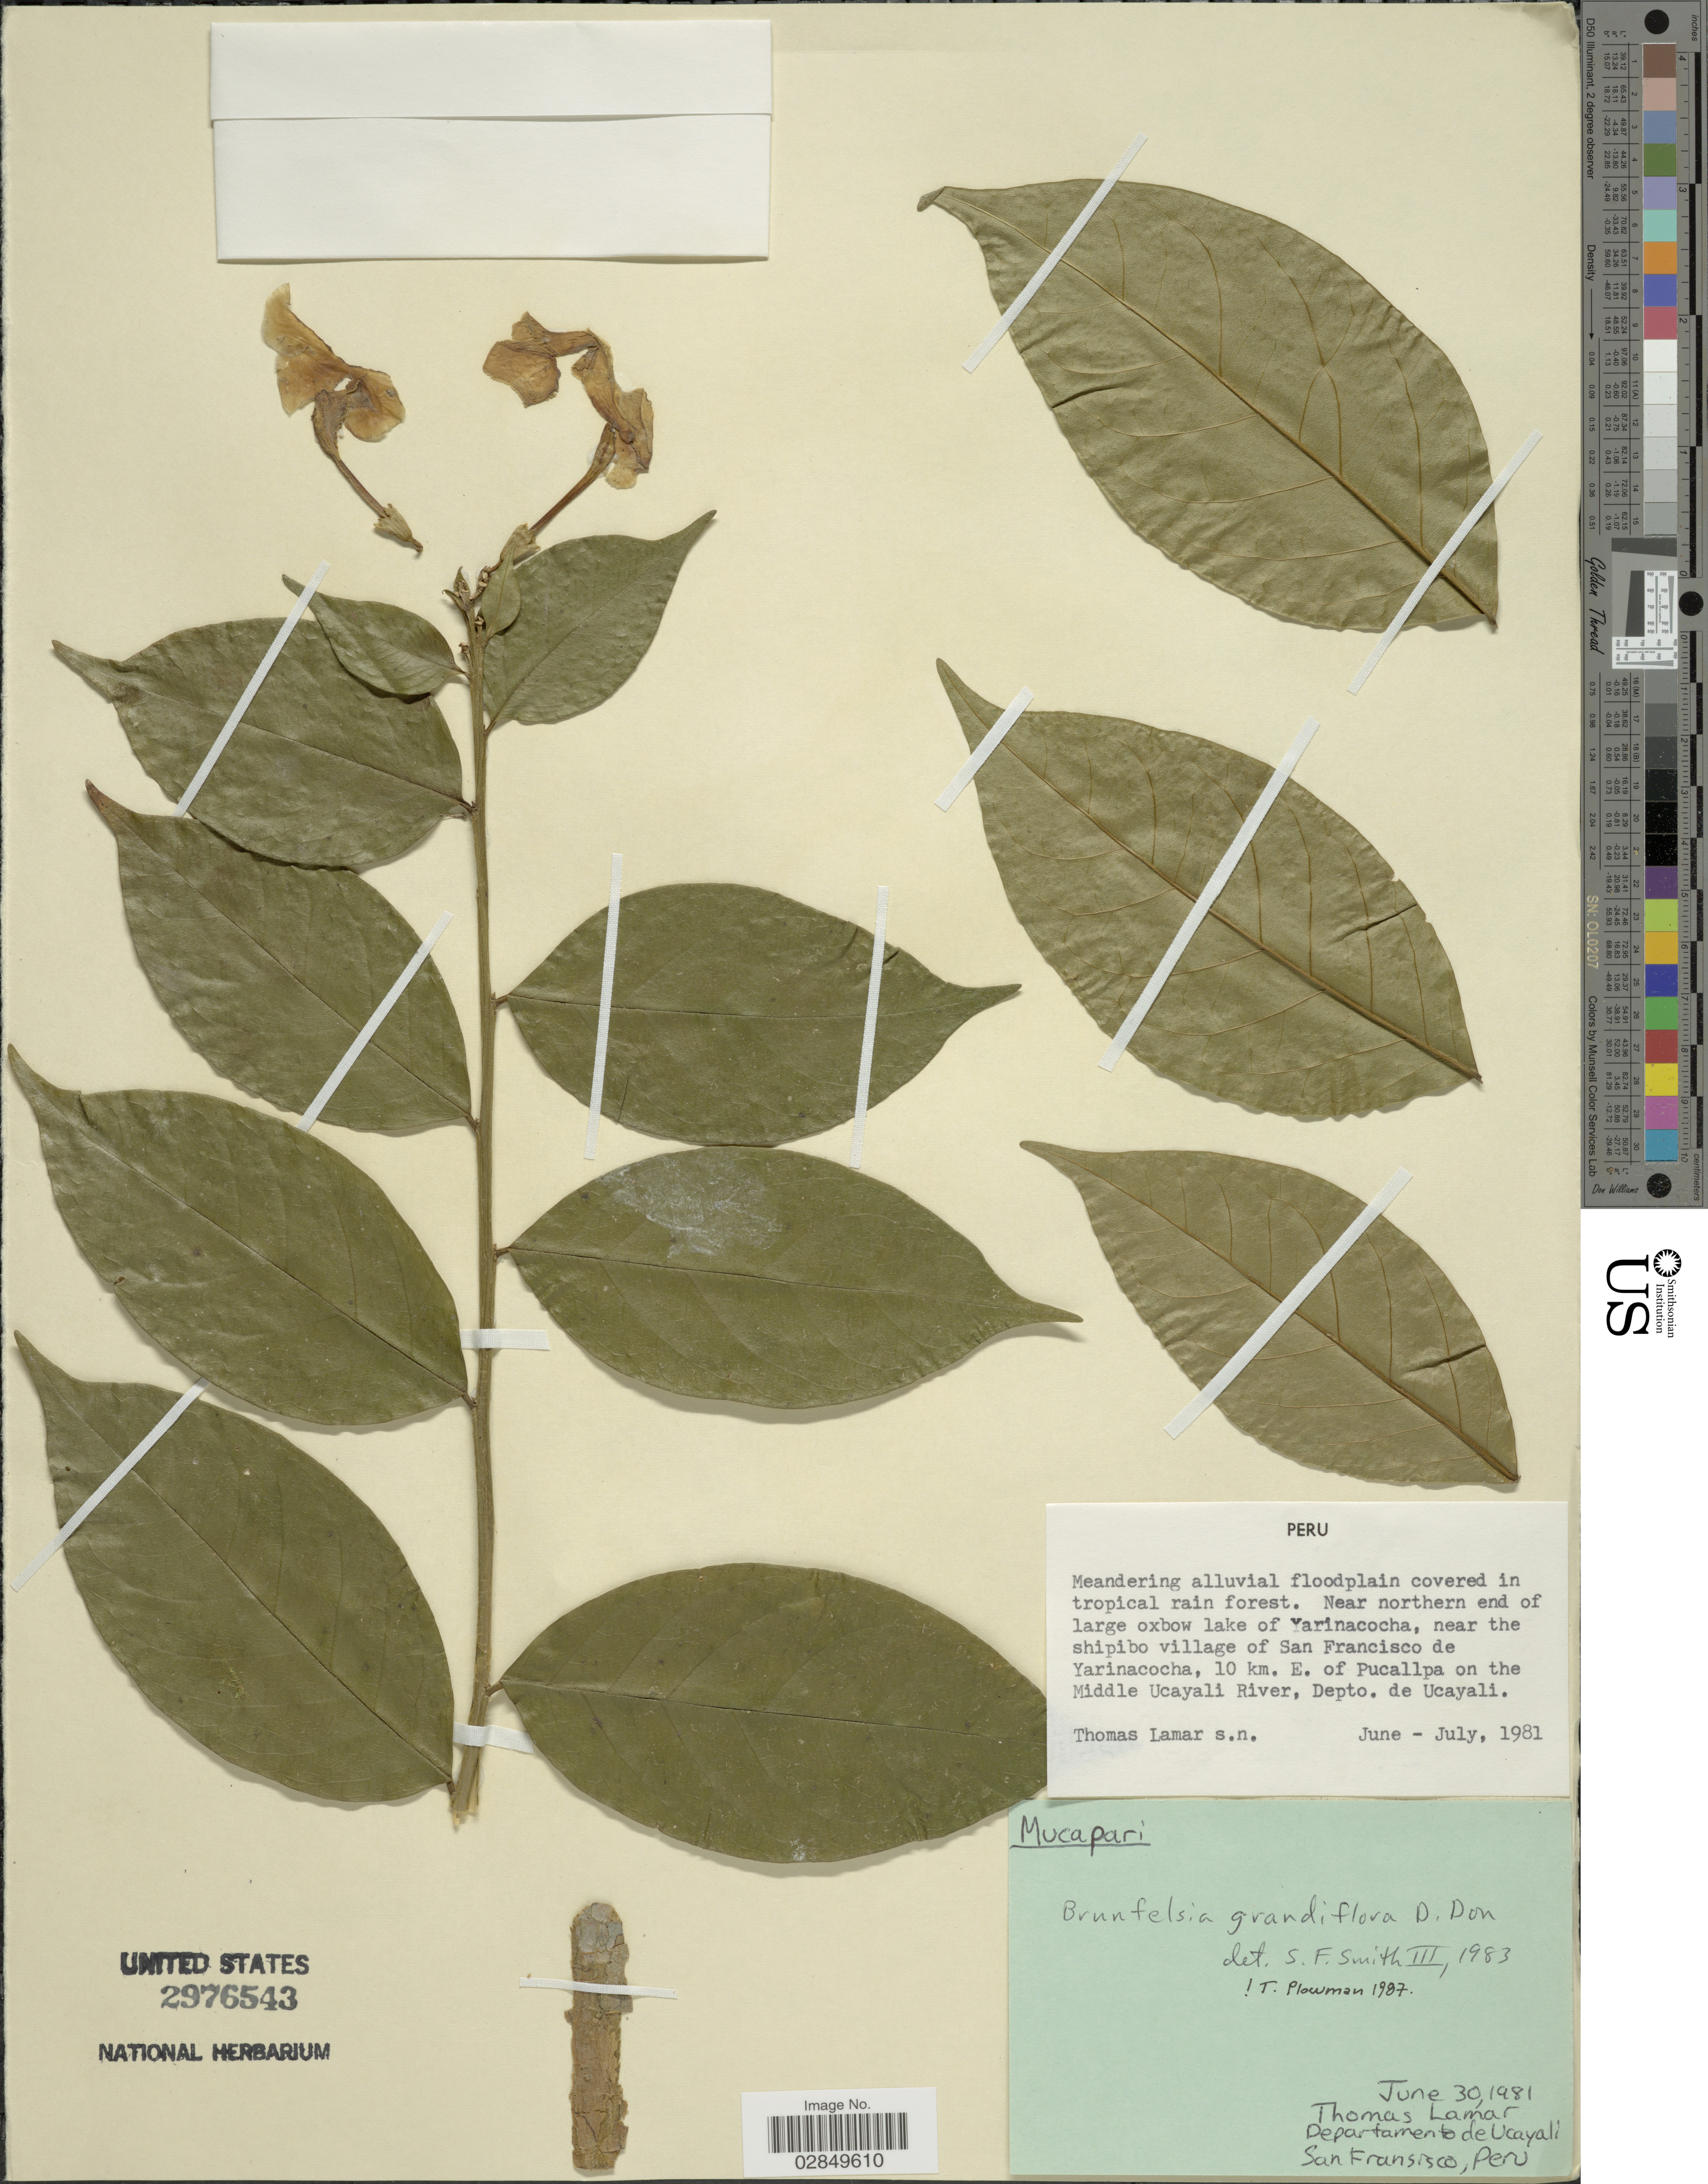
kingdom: Plantae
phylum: Tracheophyta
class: Magnoliopsida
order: Solanales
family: Solanaceae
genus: Brunfelsia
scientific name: Brunfelsia grandiflora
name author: D. Don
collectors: T. Lamar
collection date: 1981-06-30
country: Peru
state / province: Ucayali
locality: Departamento de Ucayali, San Francisco, Near northern end of large oxbow lake of Yarinacocha, near the shipibo village of San Francisco de Yarinacocha, 10 km. E. of Pucallpa on the Middle Ucayali River.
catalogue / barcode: US 2976543